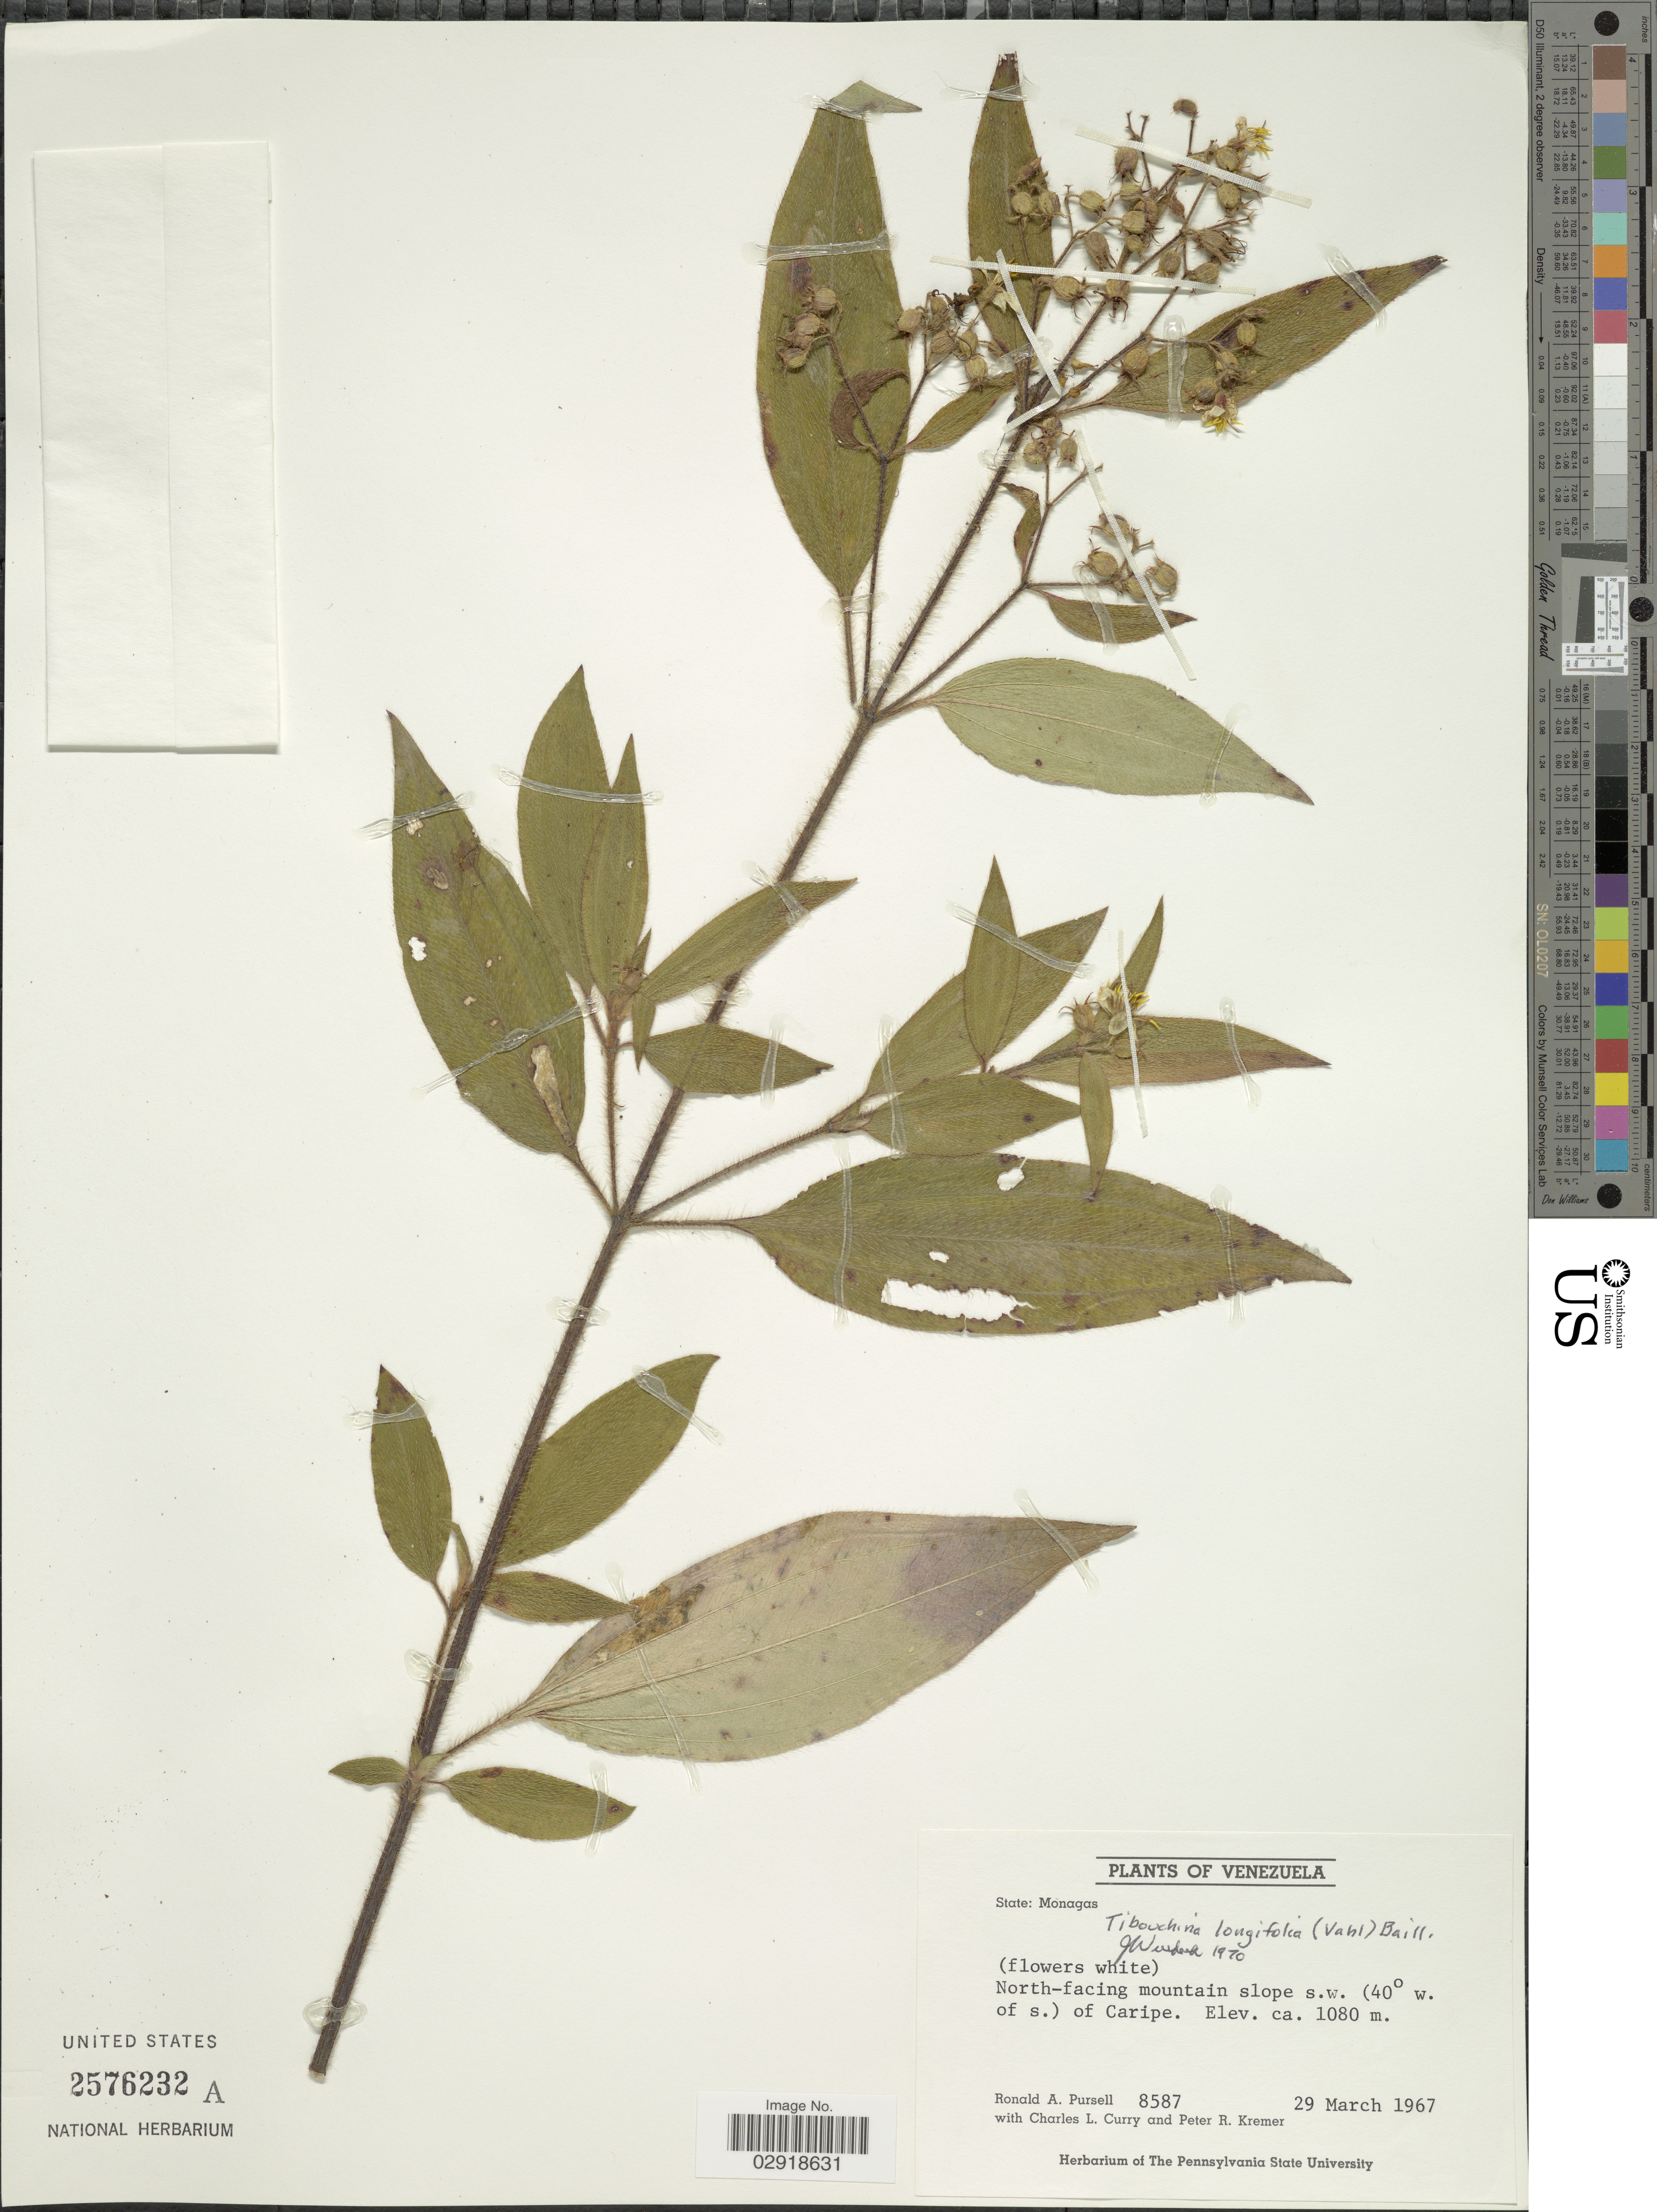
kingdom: Plantae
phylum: Tracheophyta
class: Magnoliopsida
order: Myrtales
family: Melastomataceae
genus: Chaetogastra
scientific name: Chaetogastra longifolia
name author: (Vahl) DC.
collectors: R. A. Pursell, C. L. Curry & P. Kremer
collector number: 8587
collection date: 1967-03-29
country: Venezuela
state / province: Monagas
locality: North-facing mountain slope s.w. (40° w. of s.) of Caripe.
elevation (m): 1080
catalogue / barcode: US 2576232A